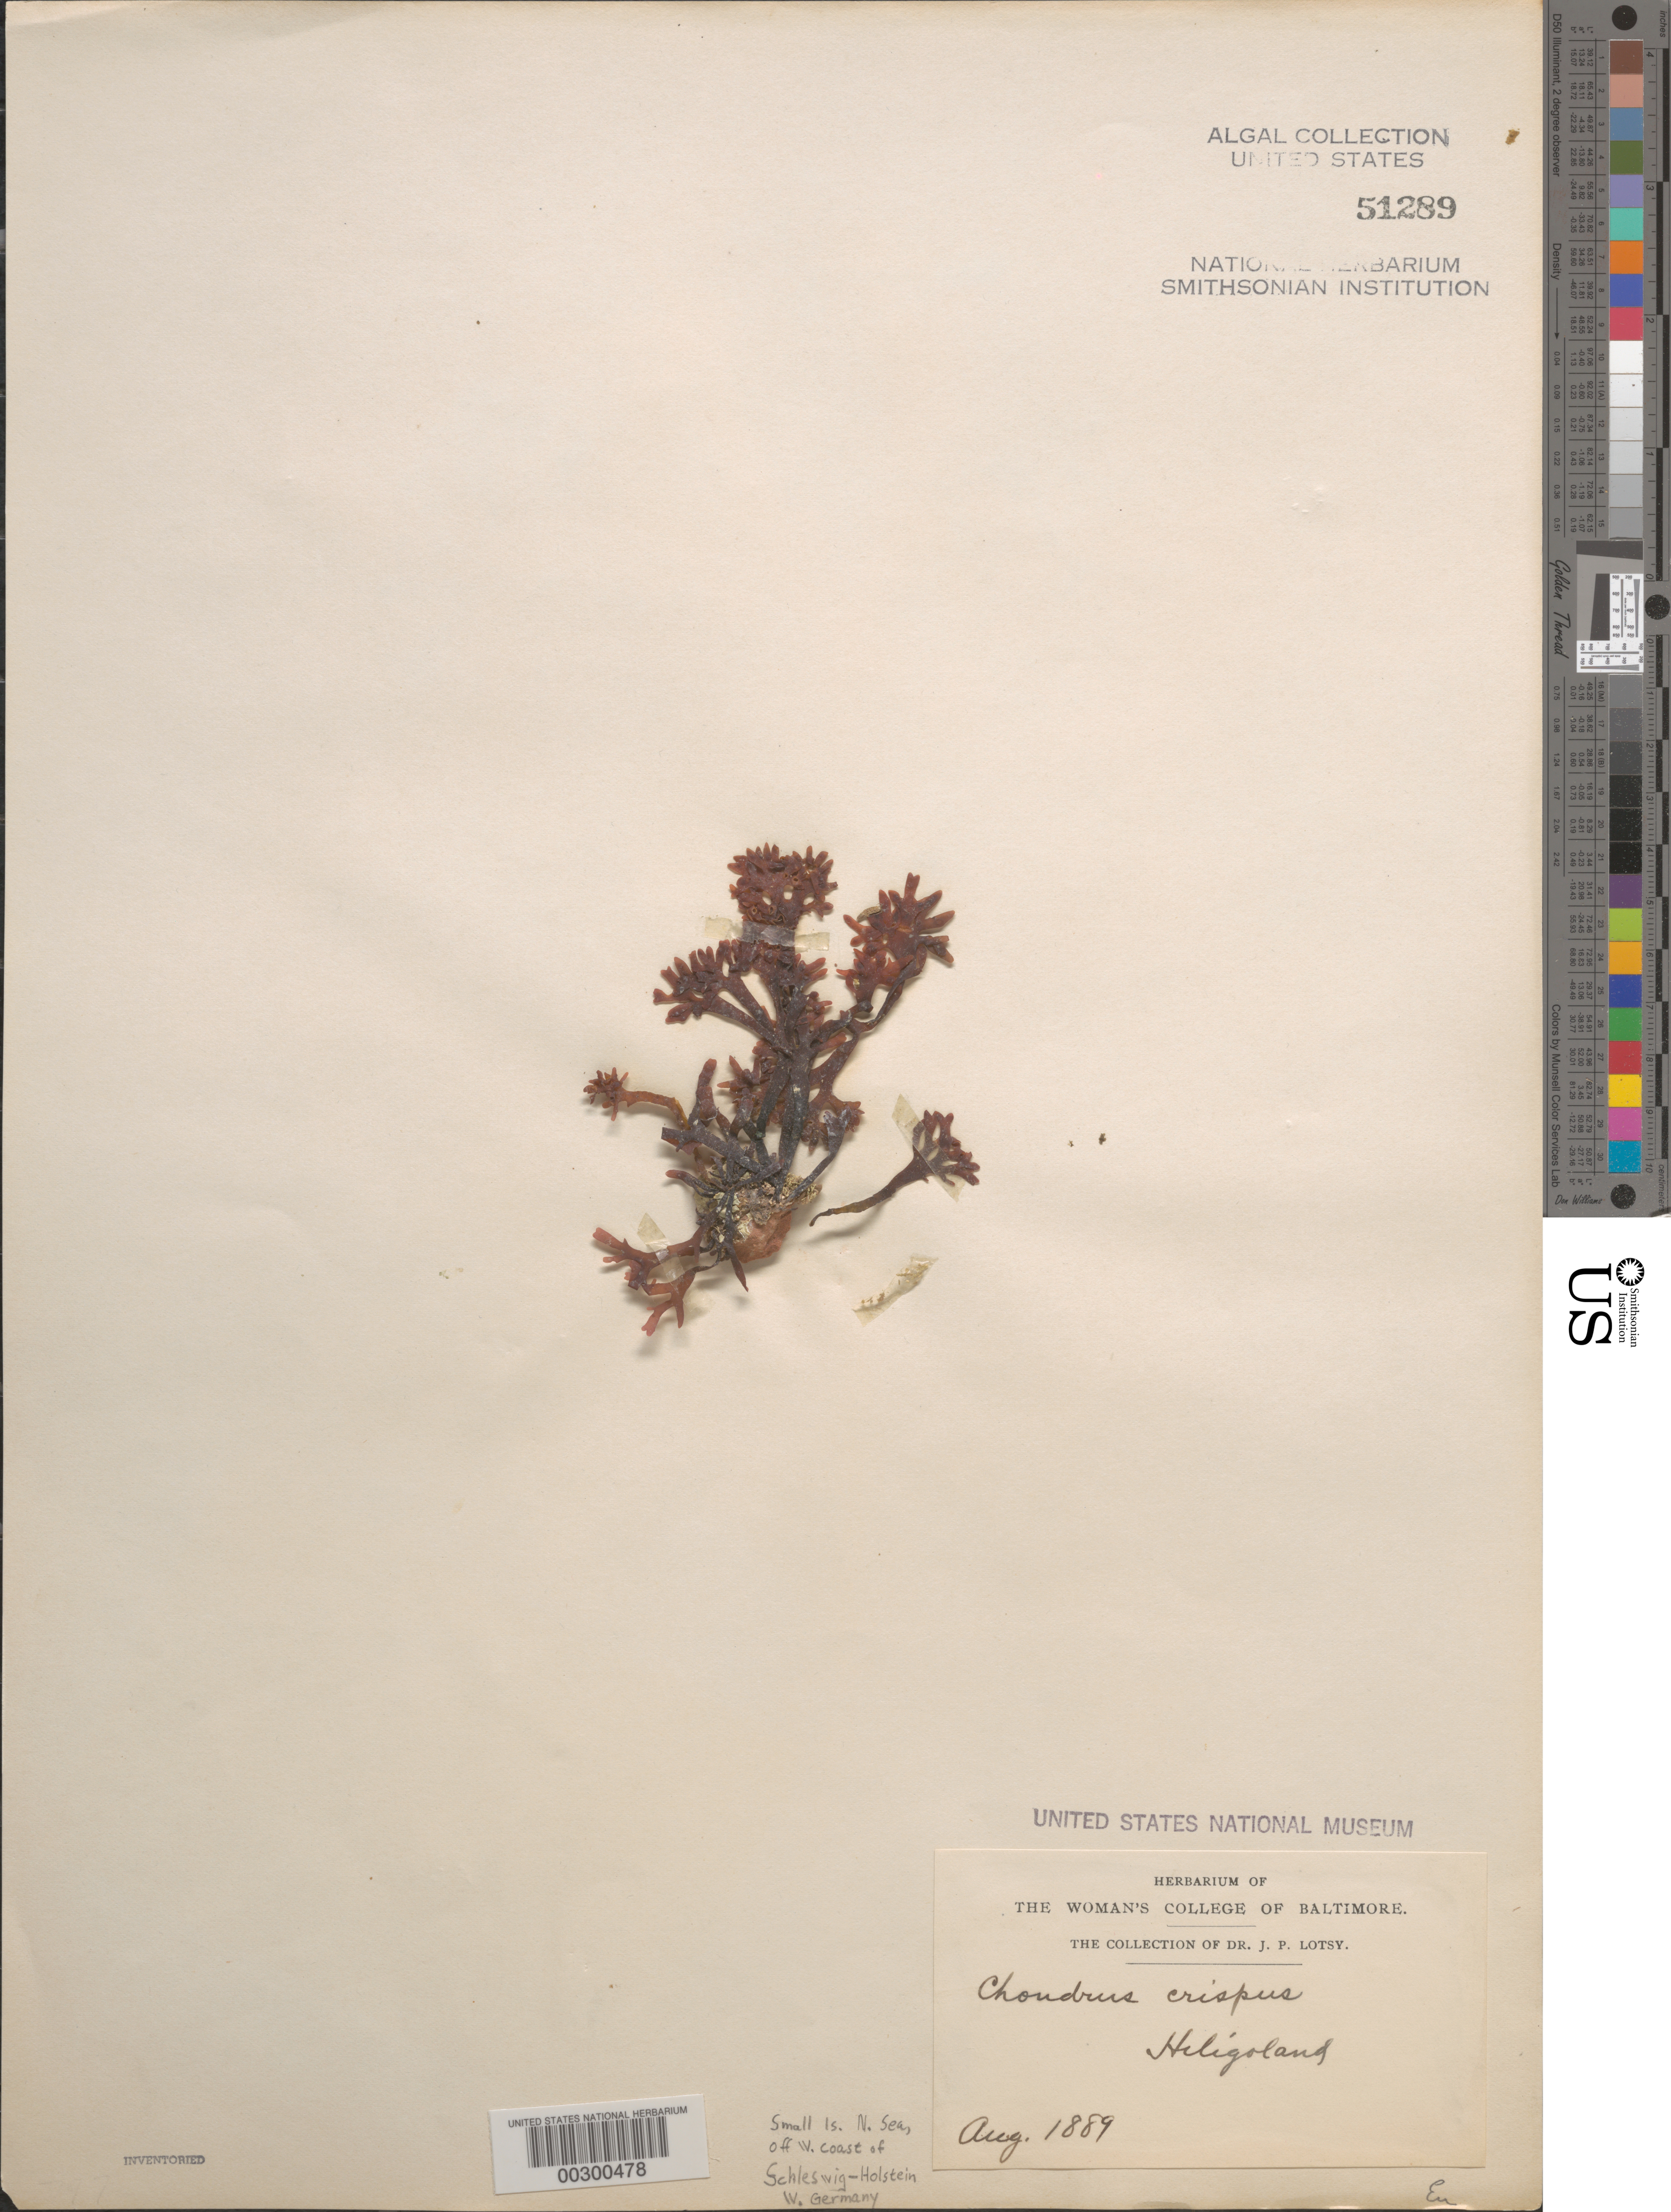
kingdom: Plantae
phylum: Rhodophyta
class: Florideophyceae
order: Gigartinales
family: Gigartinaceae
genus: Chondrus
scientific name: Chondrus crispus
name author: Stackh.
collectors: J. Lotsy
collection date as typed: Aug 1889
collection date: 1889-08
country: Germany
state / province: Schleswig-Holstein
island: Helgoland (Heligoland)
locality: North Sea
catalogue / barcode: US 51289